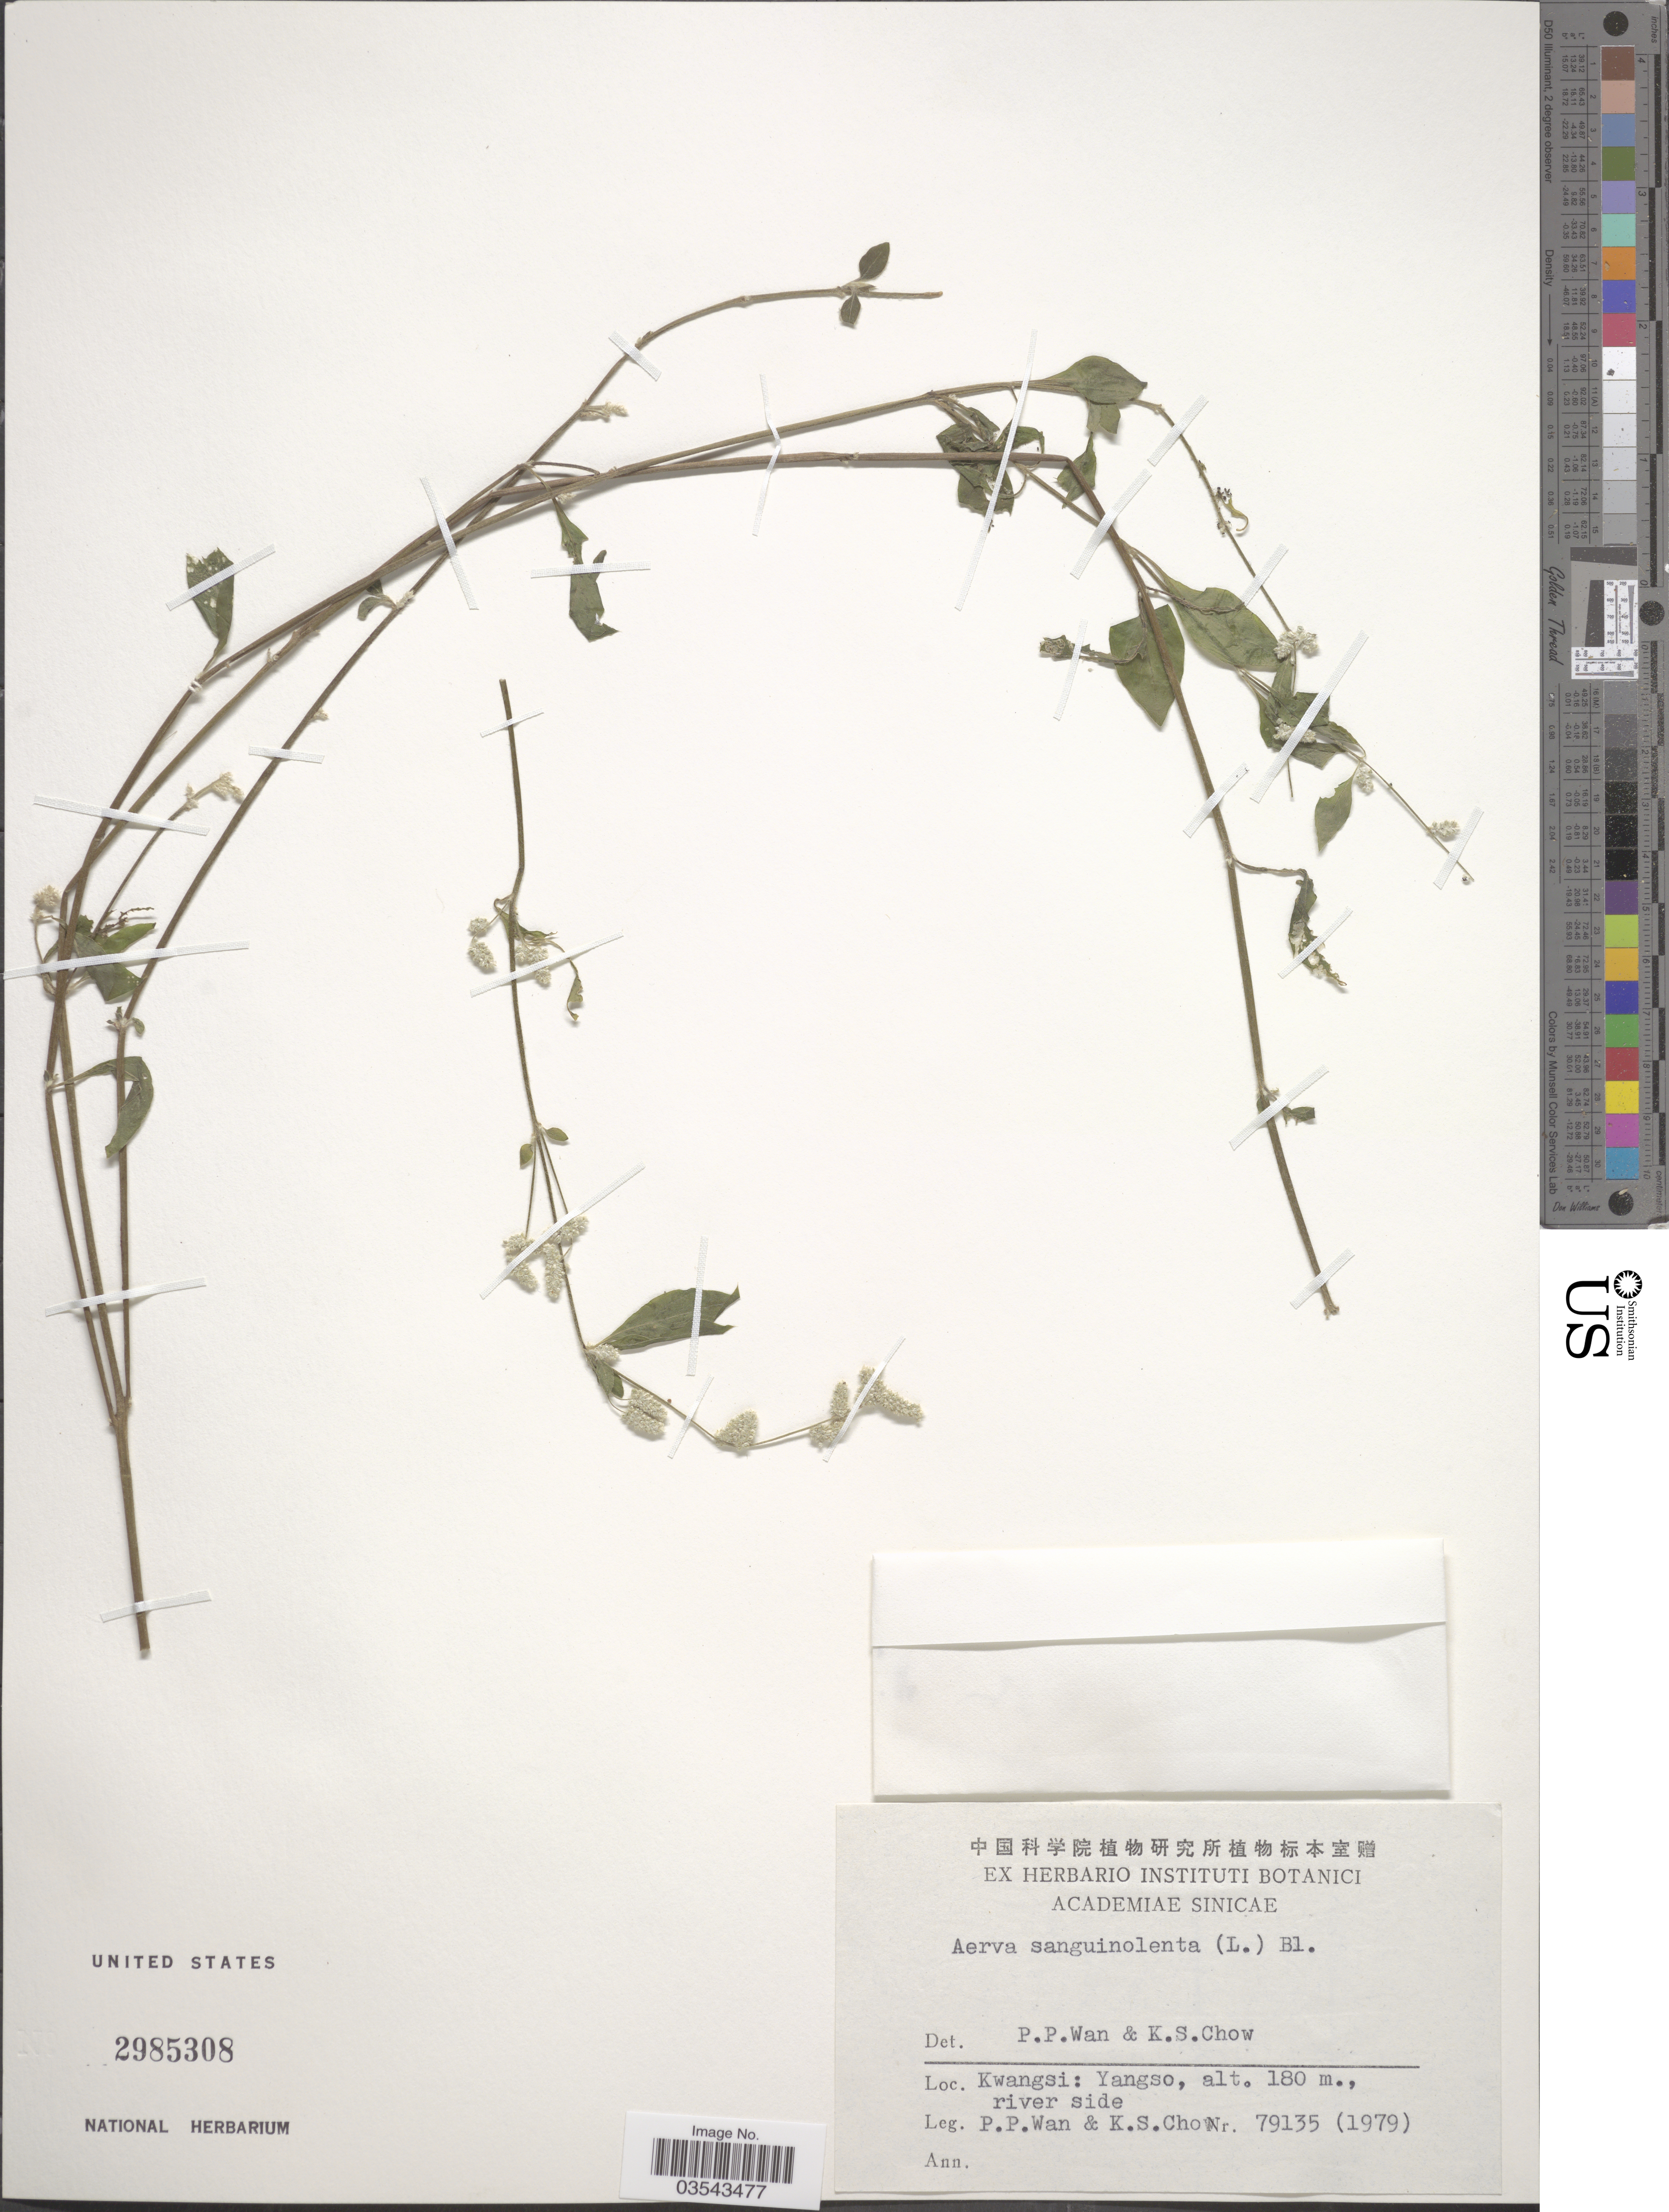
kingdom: Plantae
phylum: Tracheophyta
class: Magnoliopsida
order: Caryophyllales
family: Amaranthaceae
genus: Ouret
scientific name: Ouret sanguinolenta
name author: (L.) Kuntze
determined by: Strong, Mark T., (BOT), Smithsonian Institution - National Museum of Natural History (UNITED STATES)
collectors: P. Wan & K. S. Chow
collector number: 79135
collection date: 1979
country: China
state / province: Guangxi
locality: Kwangsi: Yangso, river side.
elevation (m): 180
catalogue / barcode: US 2985308